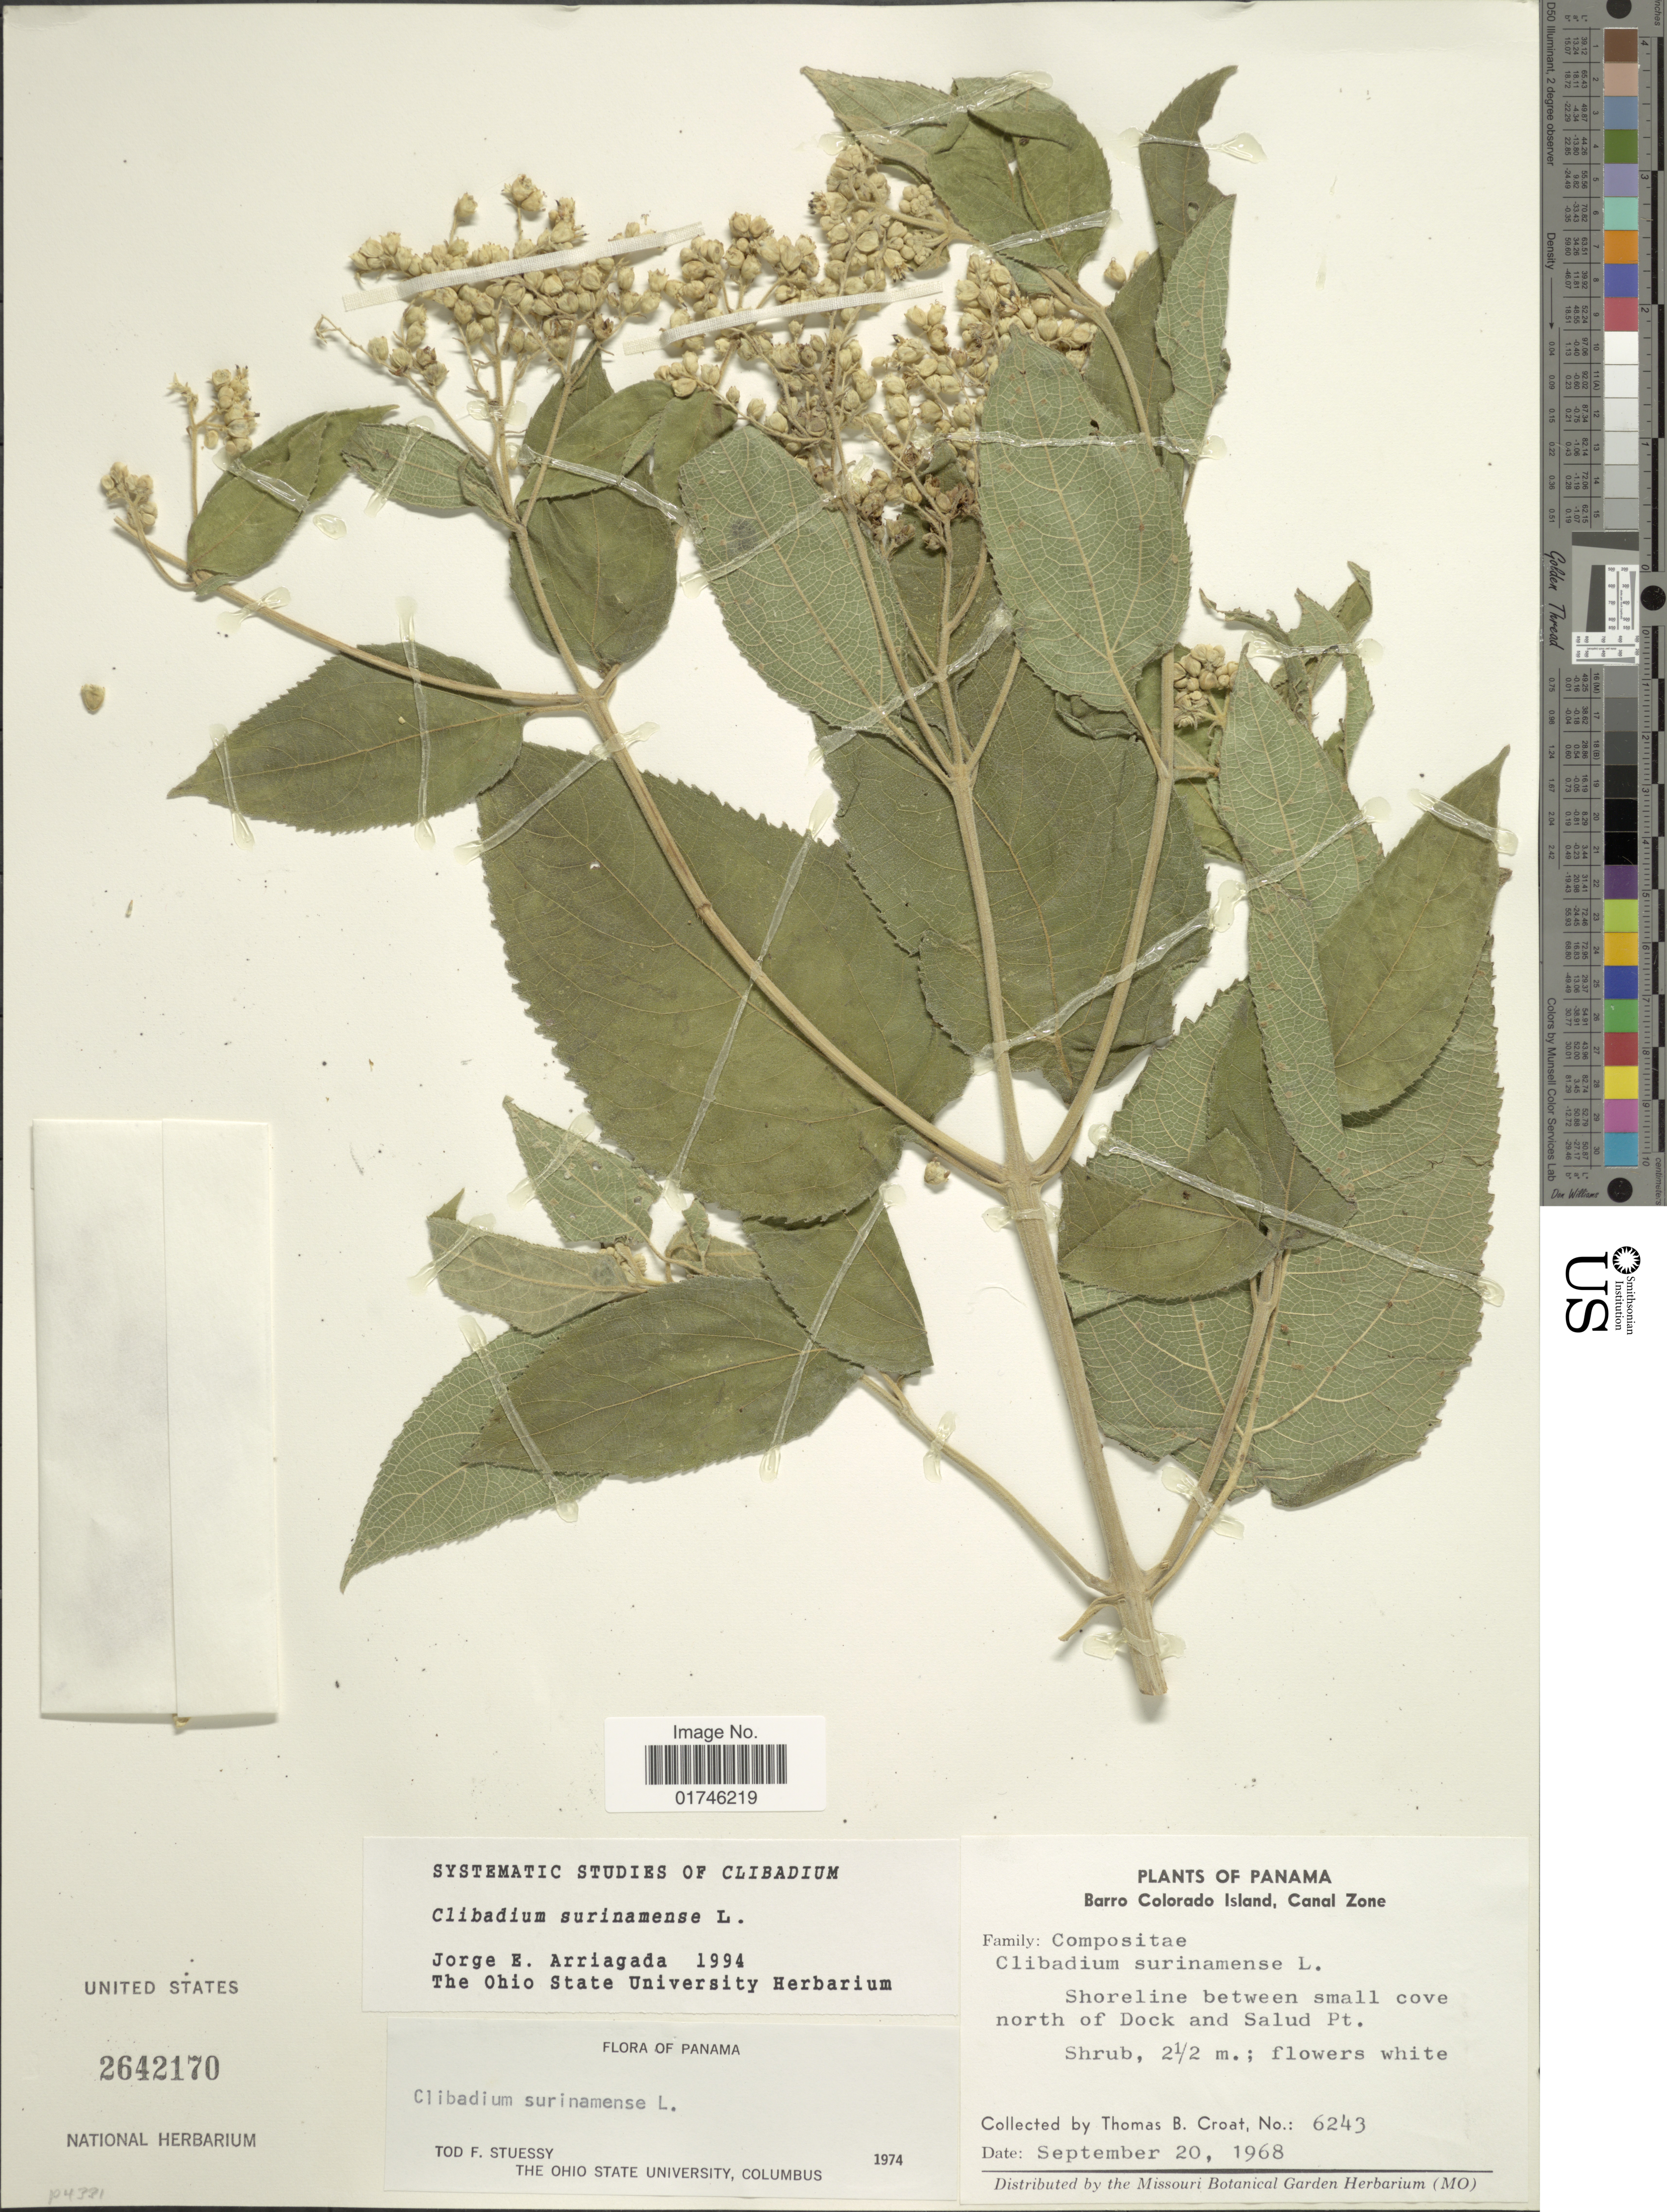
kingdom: Plantae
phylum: Tracheophyta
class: Magnoliopsida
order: Asterales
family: Asteraceae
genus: Clibadium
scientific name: Clibadium surinamense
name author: L.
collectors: T. B. Croat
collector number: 6243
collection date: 1968-09-20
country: Panama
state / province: Panamá Oeste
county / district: Canal Zone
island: Barro Colorado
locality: Barro Colorado Island, Canal Zone. Shoreline between small cove north of Dock and Salud Pt.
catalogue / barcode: US 2642170